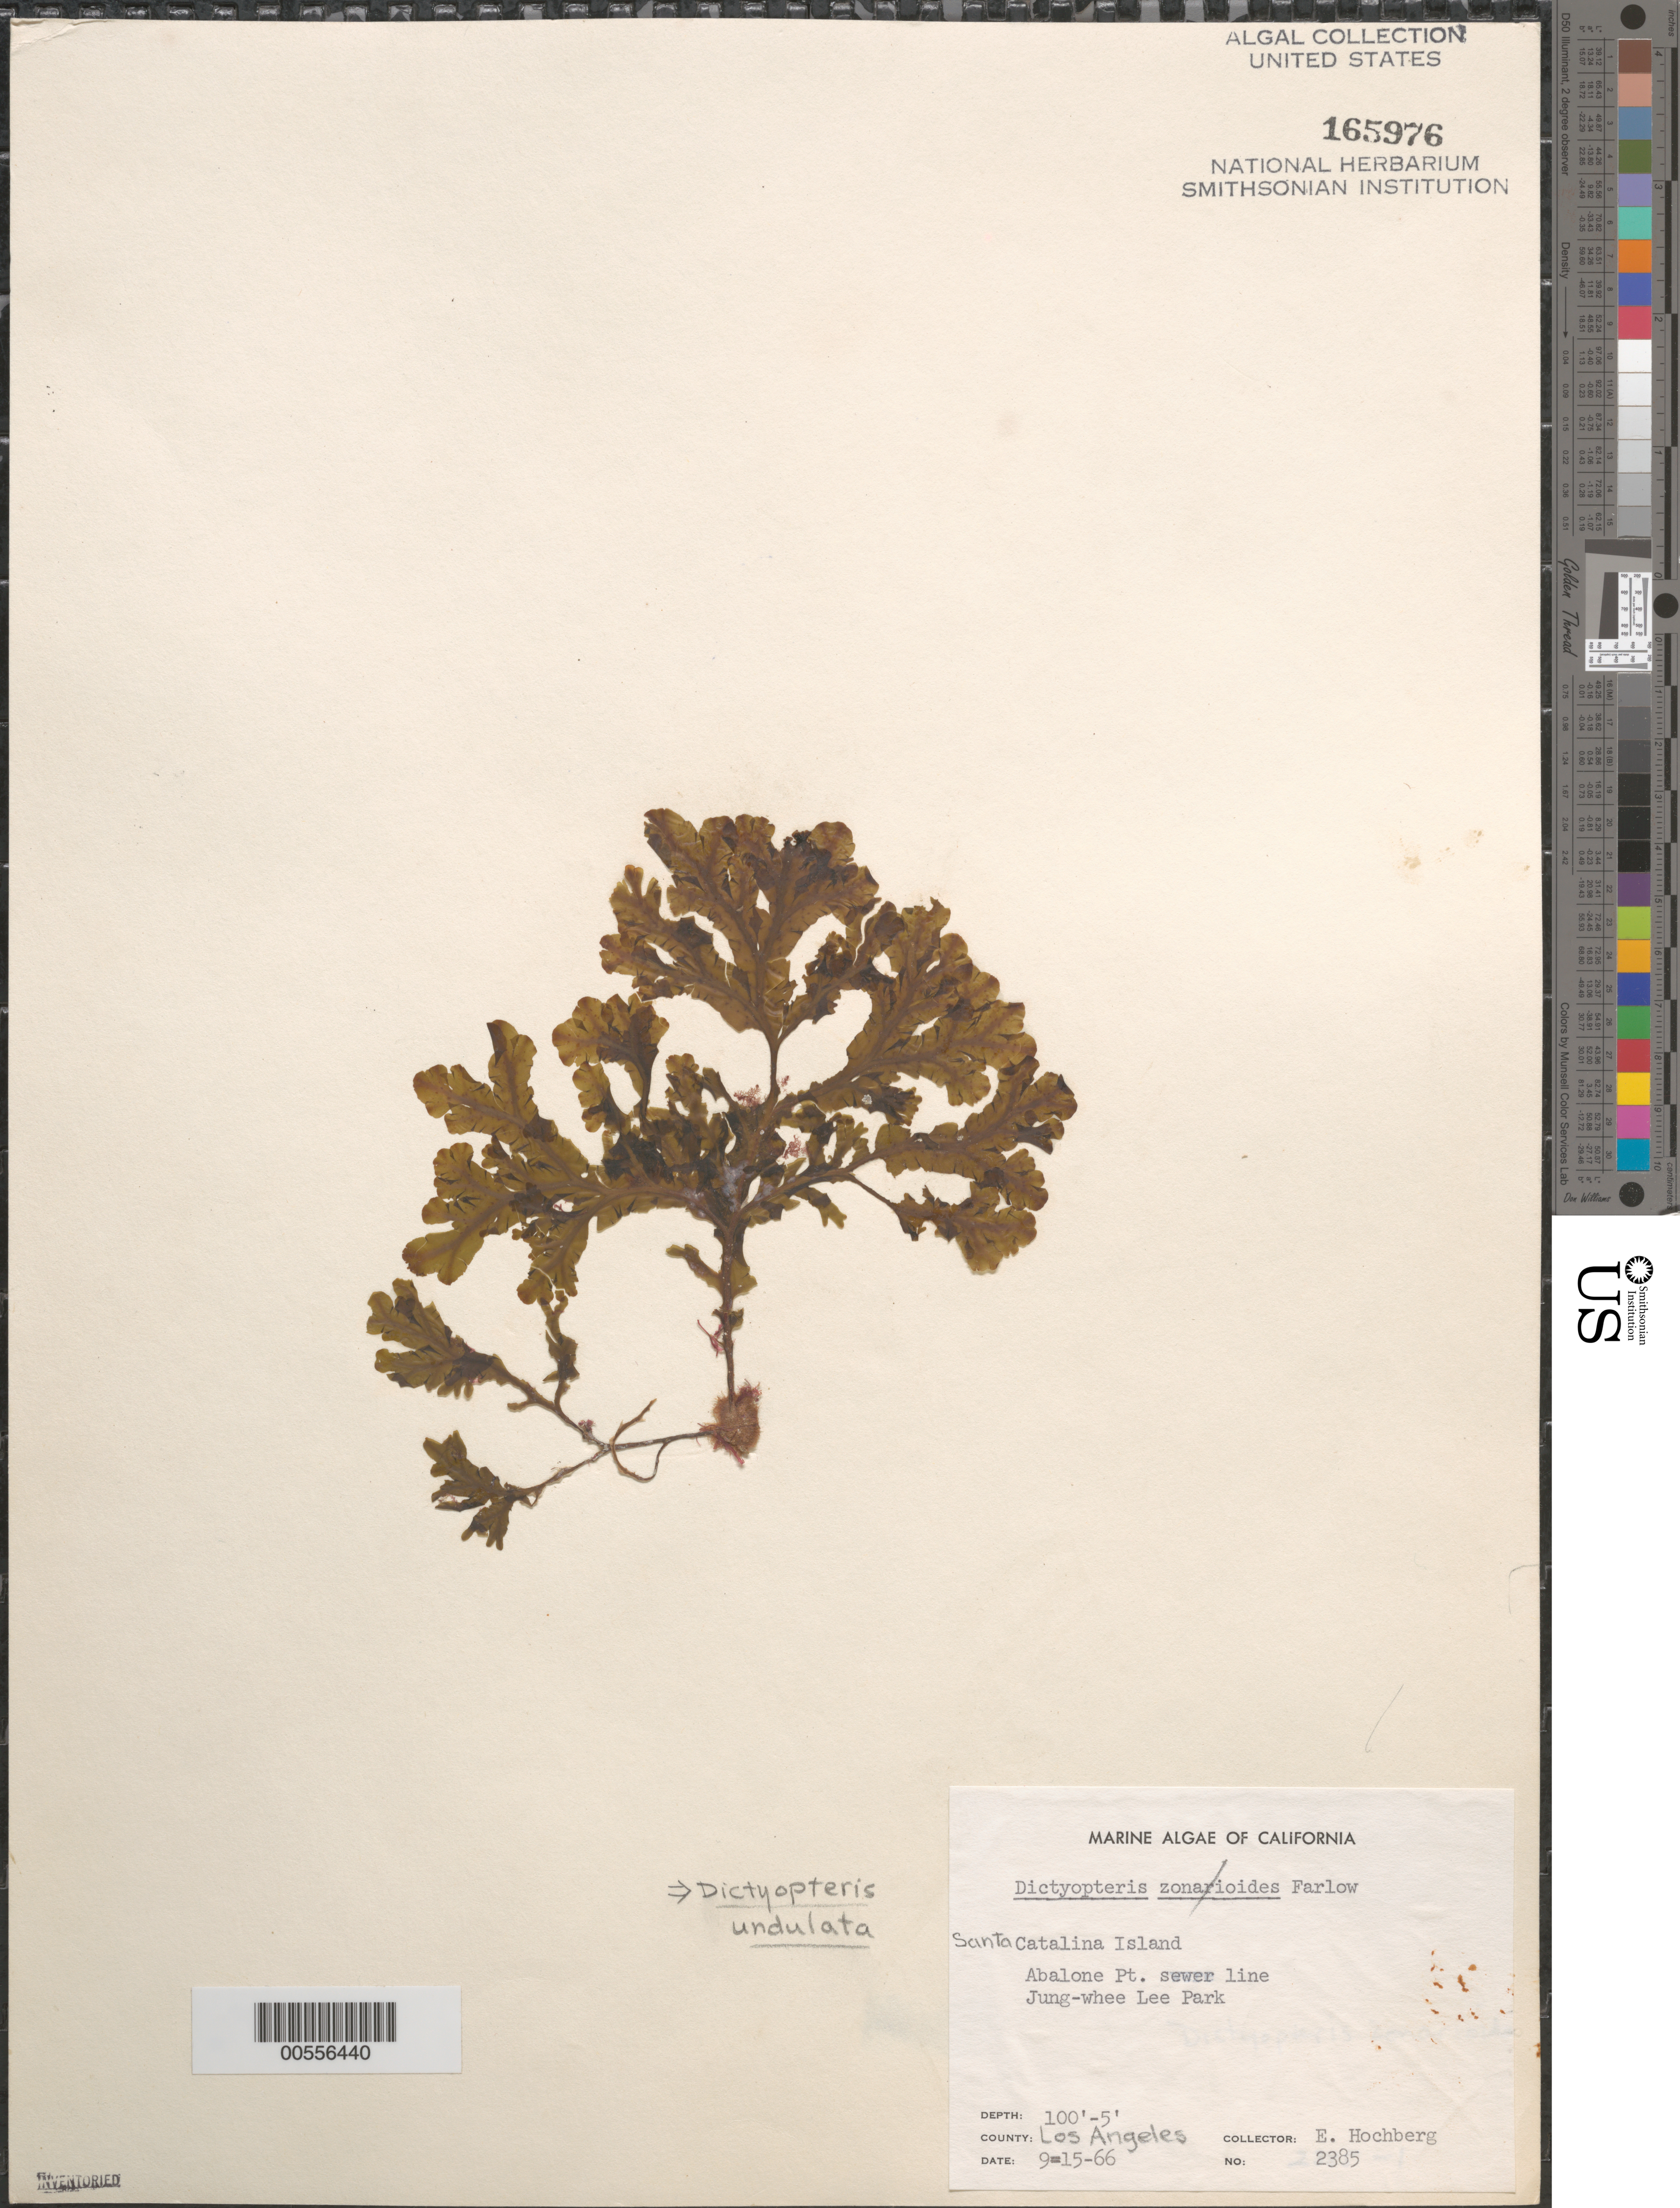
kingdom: Chromista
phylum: Ochrophyta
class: Phaeophyceae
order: Dictyotales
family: Dictyotaceae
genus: Dictyopteris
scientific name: Dictyopteris undulata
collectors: E. Hochberg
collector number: Neushul 2385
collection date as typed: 15 Sep 1966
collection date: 1966-09-15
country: United States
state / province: California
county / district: Los Angeles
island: Santa Catalina Island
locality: Abalone Point, Jung-whee Lee Park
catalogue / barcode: US 165976